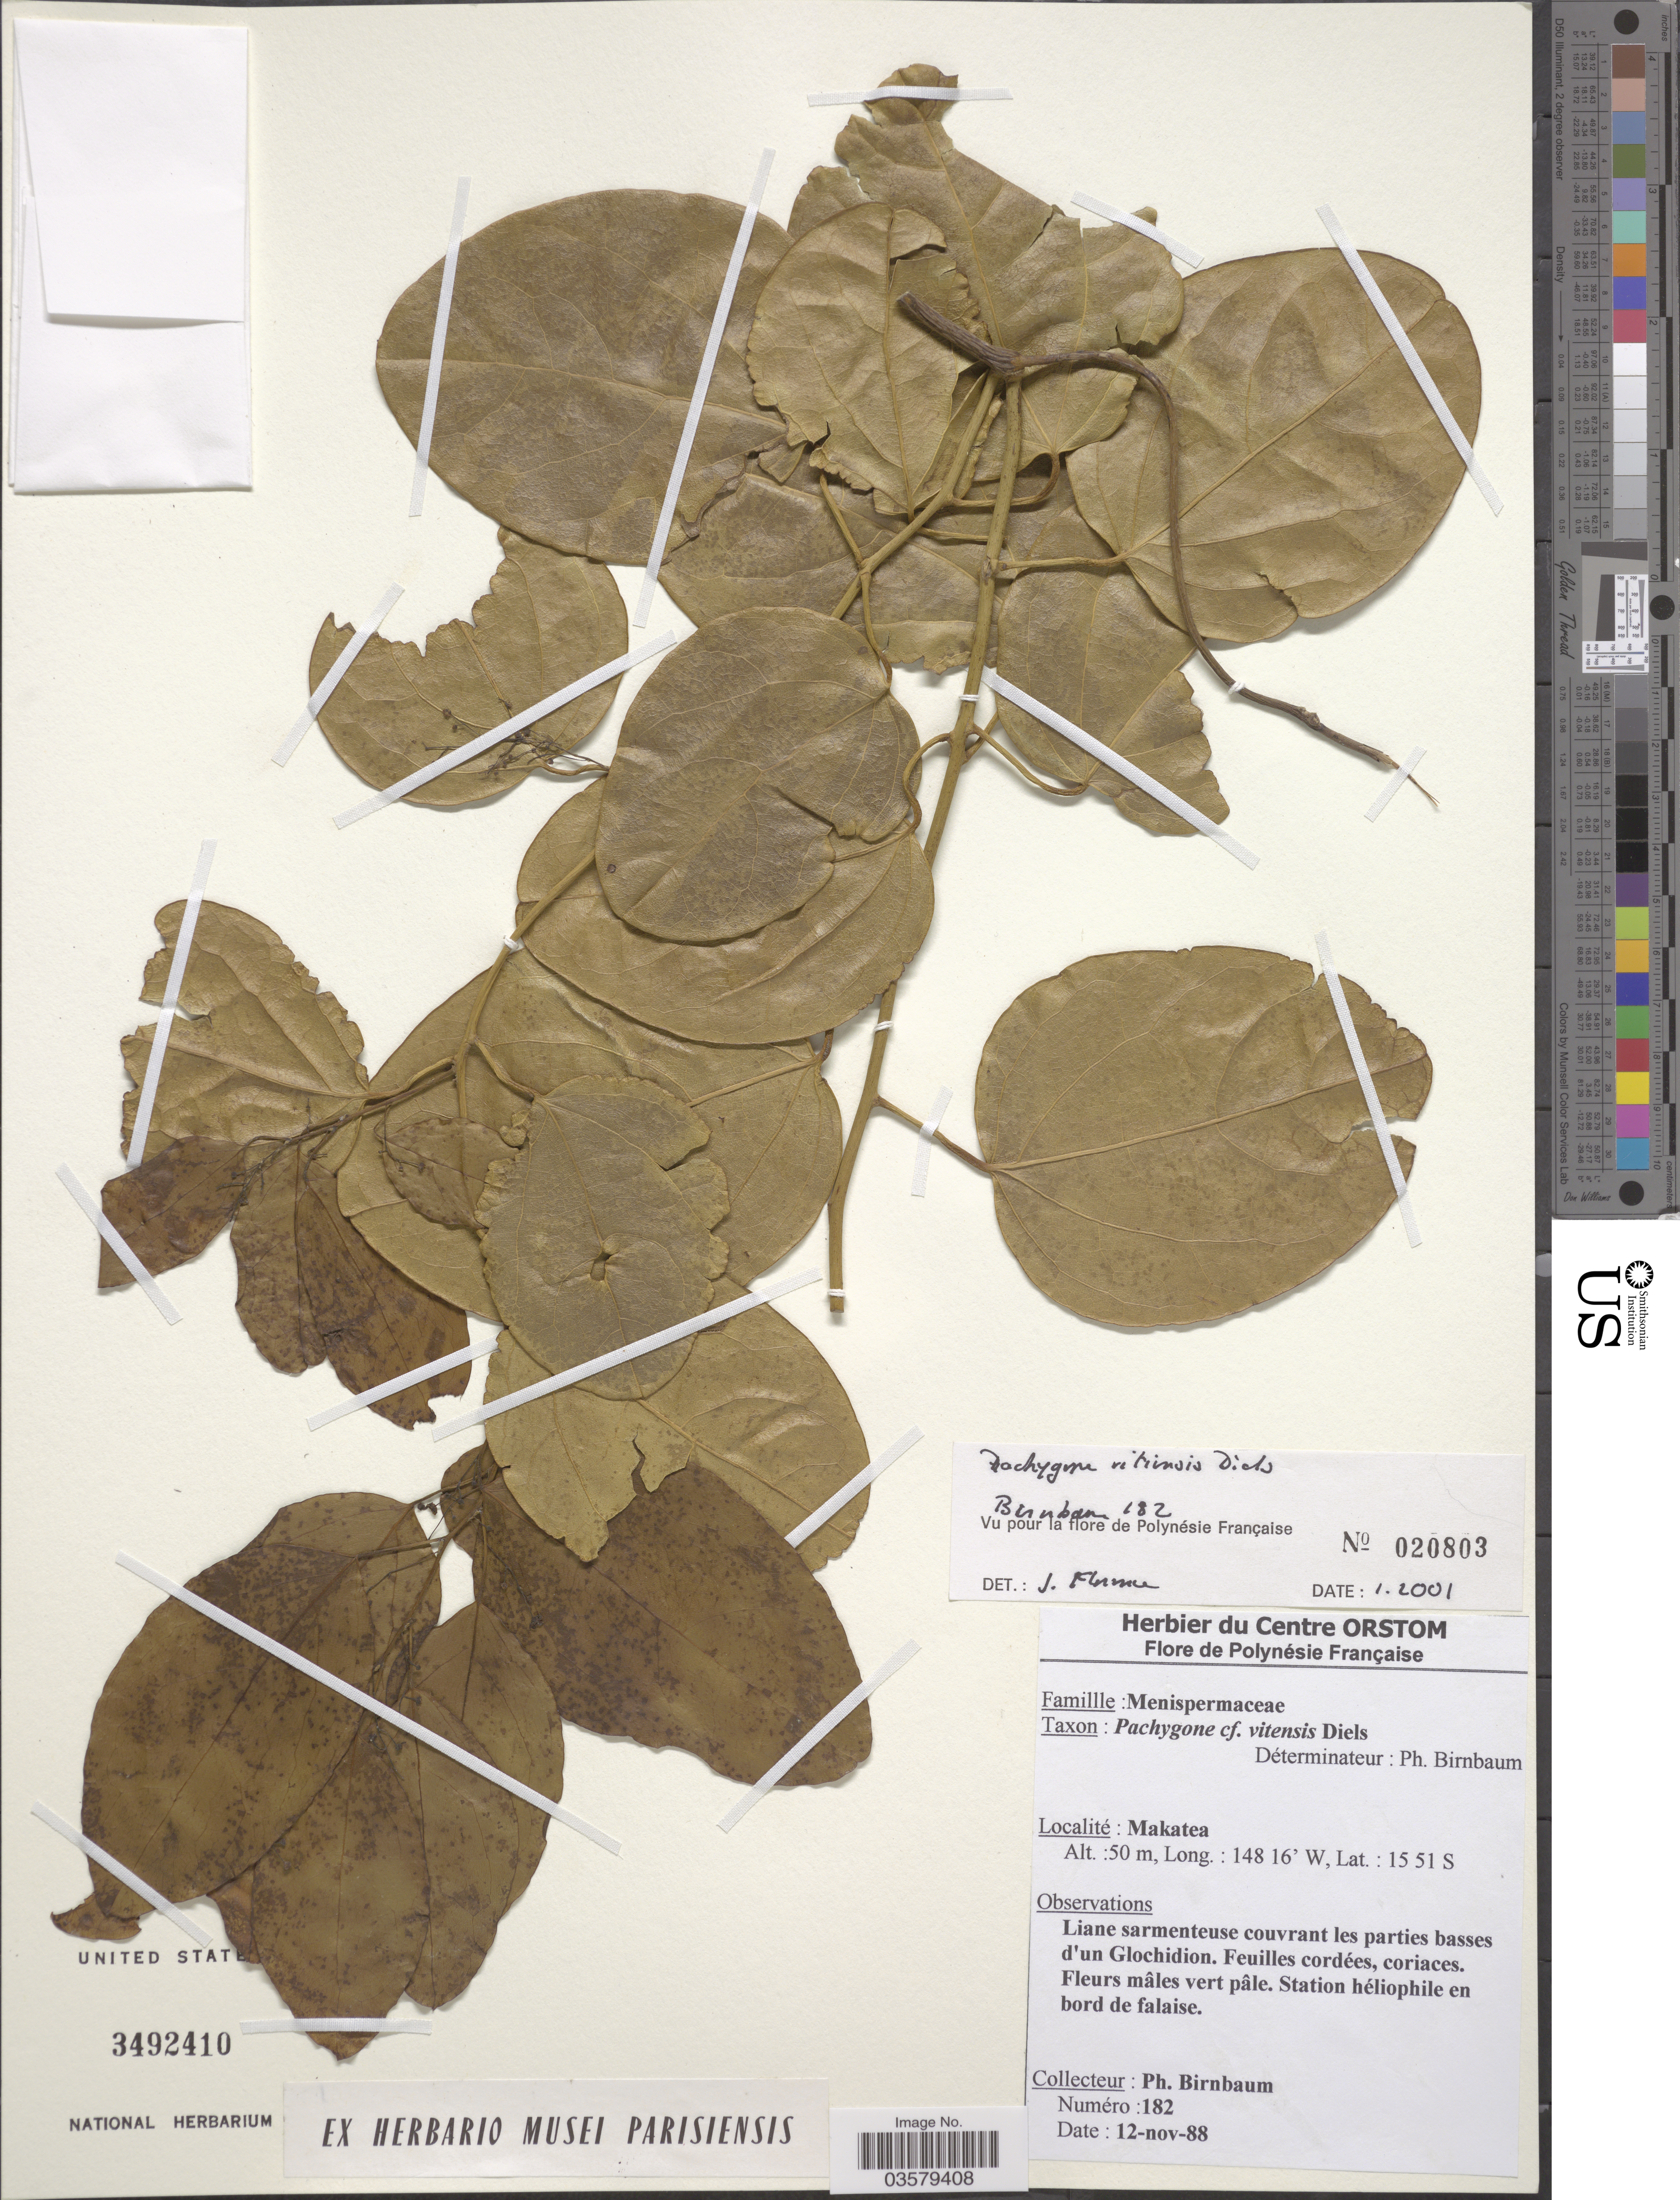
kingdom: Plantae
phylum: Tracheophyta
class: Magnoliopsida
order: Ranunculales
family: Menispermaceae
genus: Pachygone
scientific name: Pachygone vitiensis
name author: Diels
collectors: P. Birnbaum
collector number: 182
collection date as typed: Transcribed d/m/y: 12/11/88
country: French Polynesia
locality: Polynésie Française. Makatea.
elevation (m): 50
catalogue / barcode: US 3492410